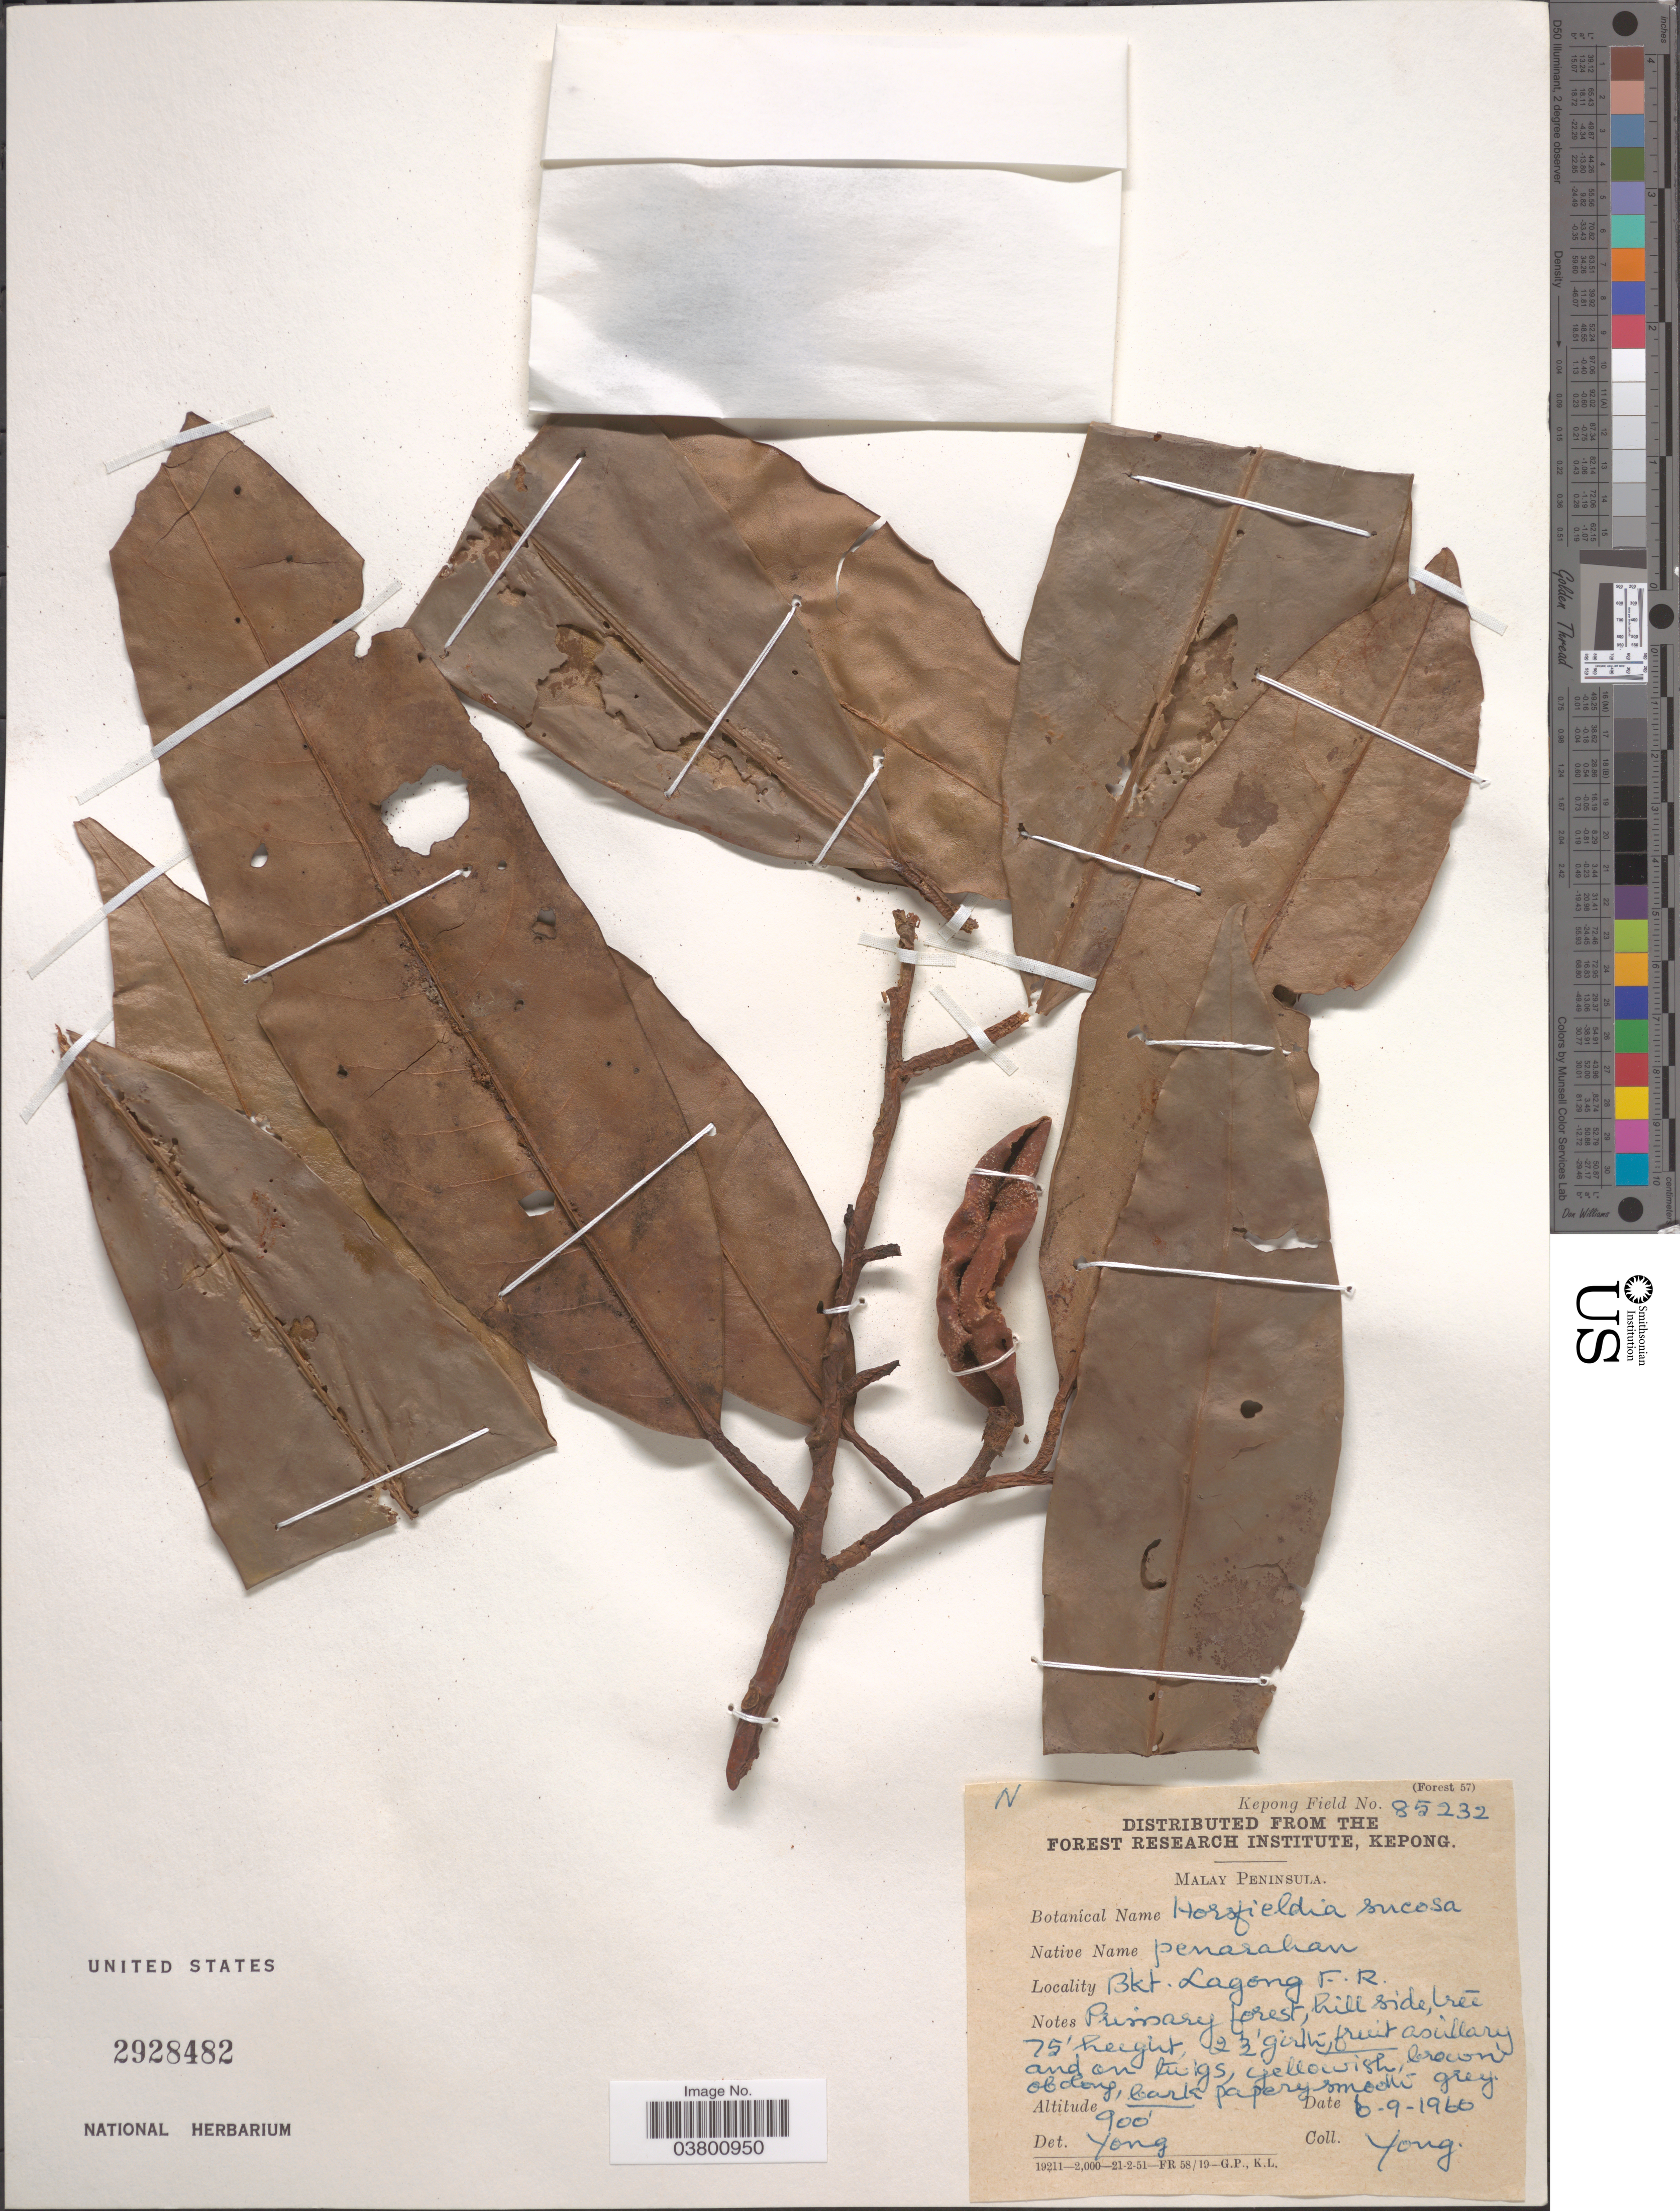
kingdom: Plantae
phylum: Tracheophyta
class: Magnoliopsida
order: Magnoliales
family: Myristicaceae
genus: Horsfieldia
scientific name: Horsfieldia sucosa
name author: Warb.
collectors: -. Yong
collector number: Kepong Field 85232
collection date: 1966-09-06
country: Malaysia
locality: Malay Peninsula. Bkt. Lagong F.R.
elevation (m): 274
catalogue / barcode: US 2928482